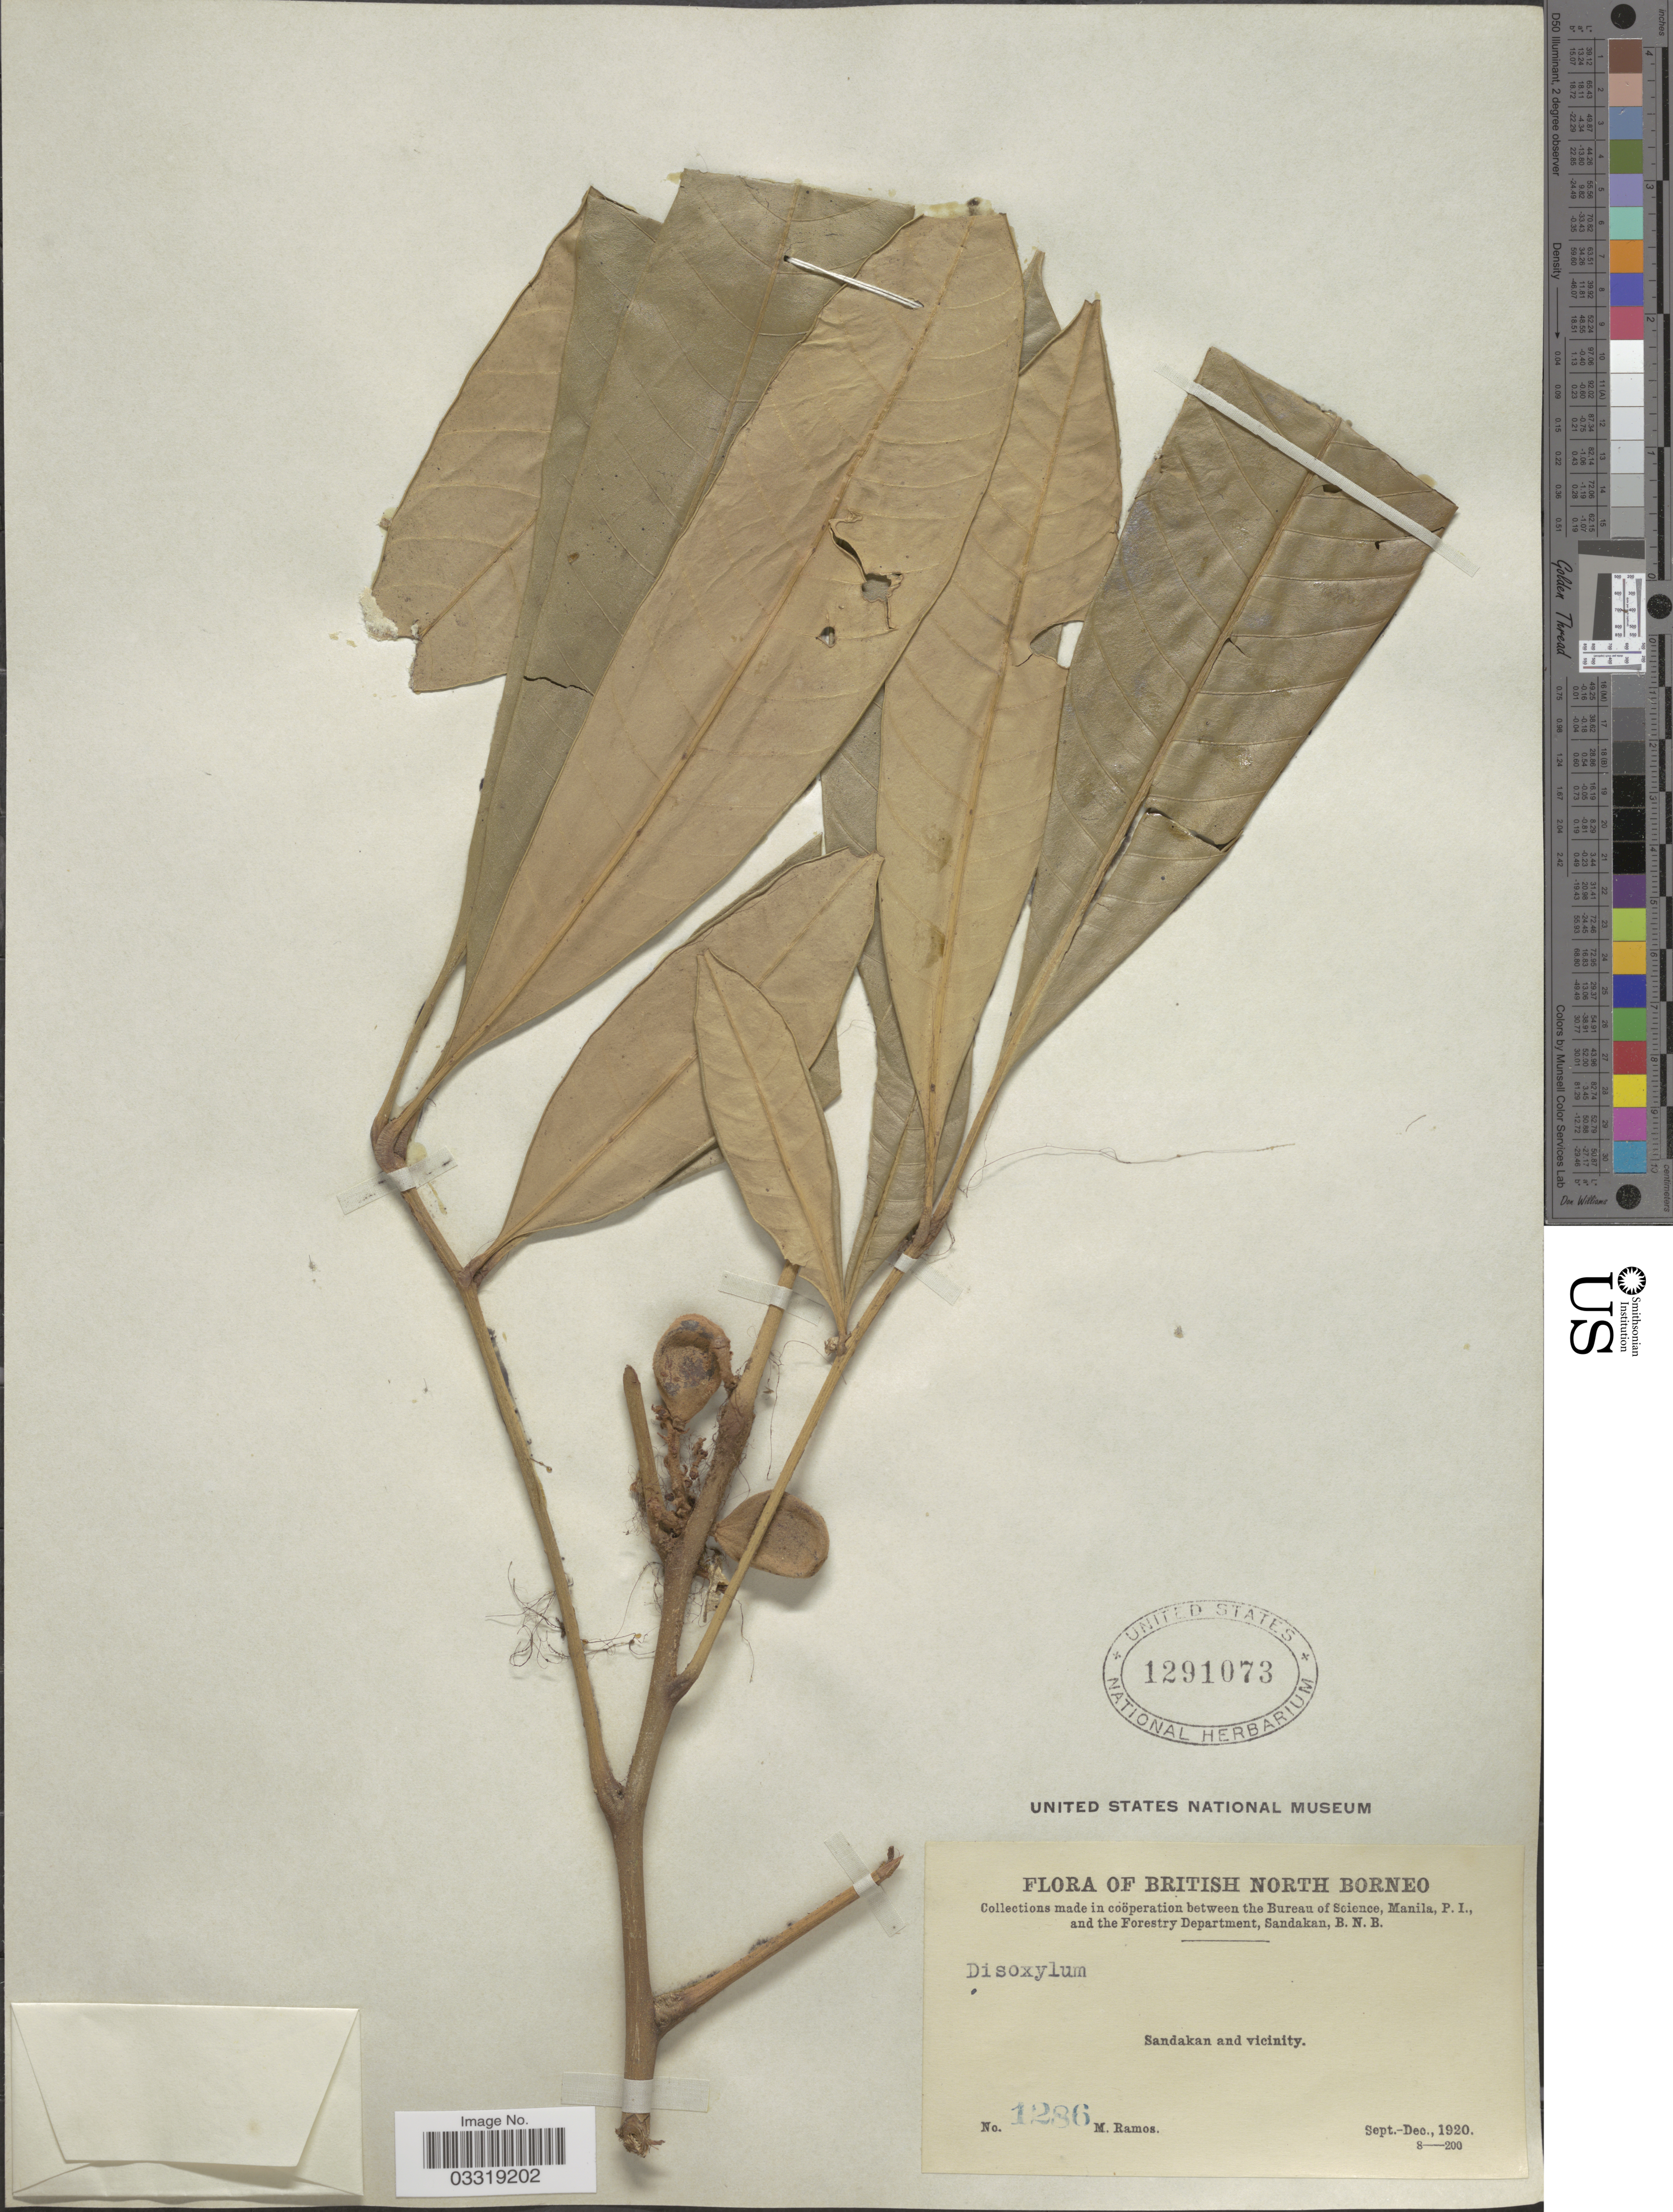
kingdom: Plantae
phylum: Tracheophyta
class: Magnoliopsida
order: Sapindales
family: Meliaceae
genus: Dysoxylum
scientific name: Dysoxylum sp.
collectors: M. Ramos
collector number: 1286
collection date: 1920-09/1920-12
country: Malaysia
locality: British North Borneo. Sandakan and vicinity.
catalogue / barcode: US 1291073